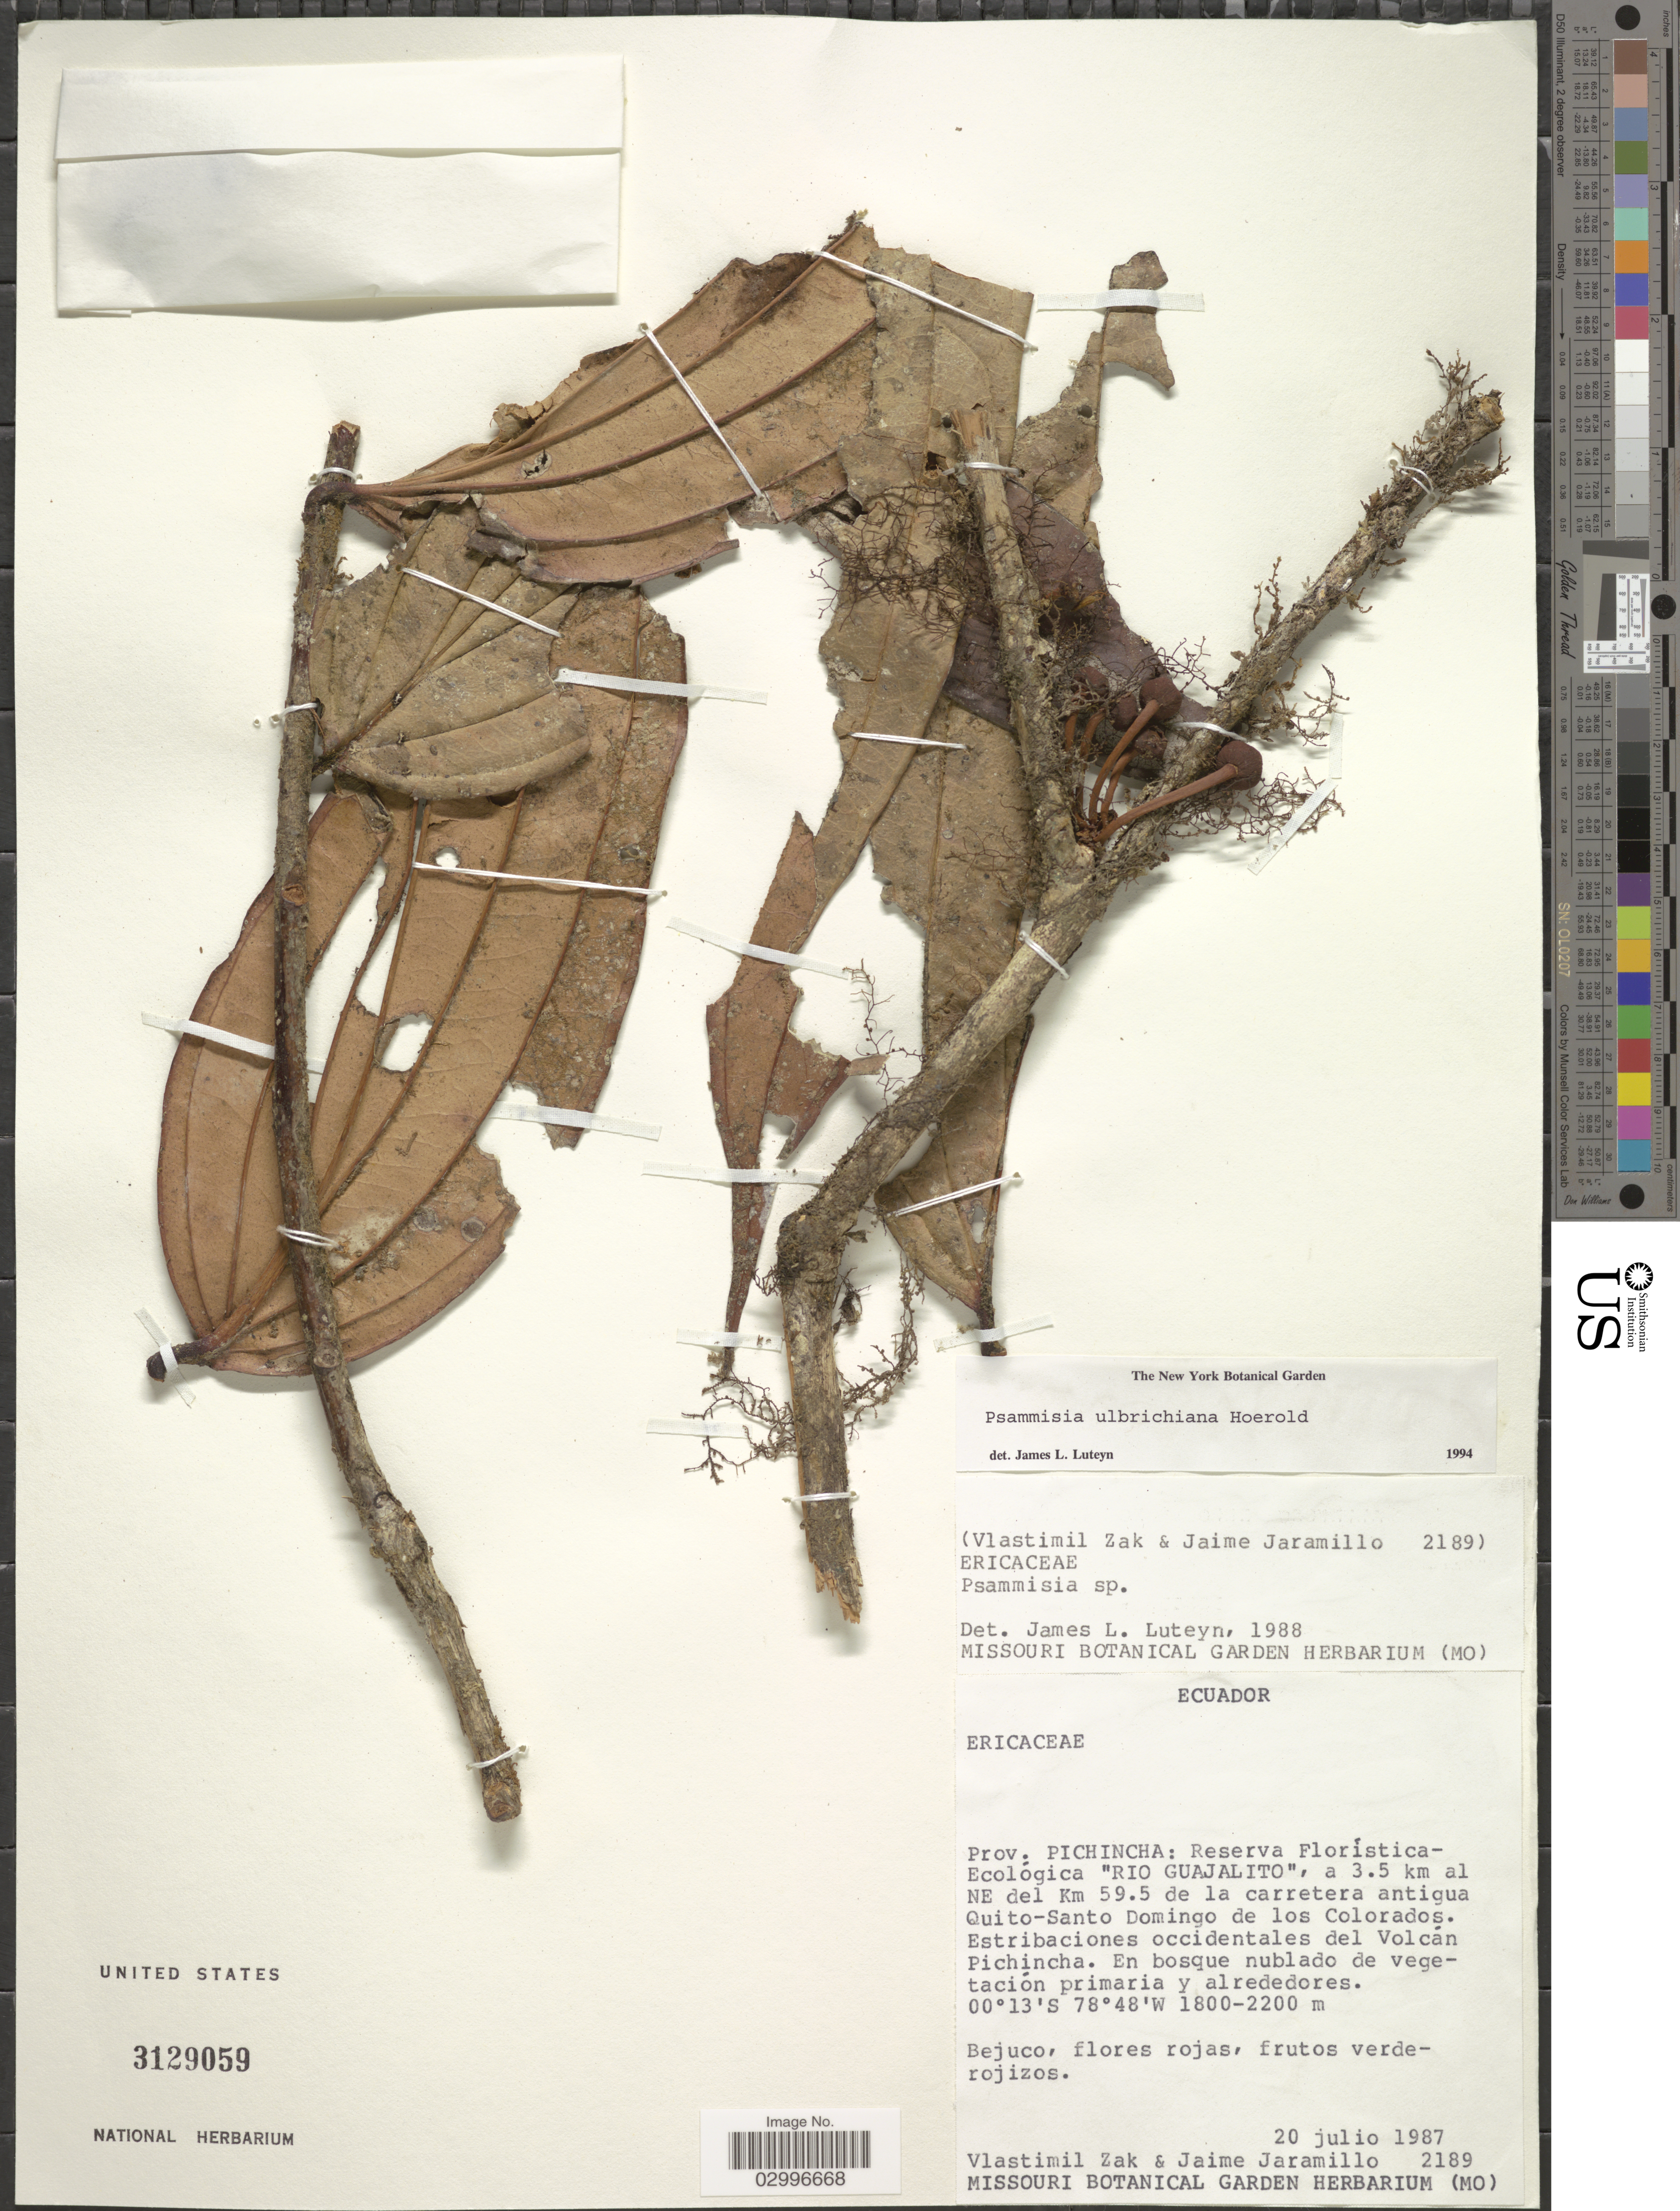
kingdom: Plantae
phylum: Tracheophyta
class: Magnoliopsida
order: Ericales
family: Ericaceae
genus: Psammisia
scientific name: Psammisia ulbrichiana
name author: Hoerold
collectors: V. Zak & J. Jaramillo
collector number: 2189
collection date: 1987-07-20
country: Ecuador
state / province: Pichincha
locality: Reserva Florística-Ecológica 'Rio Guajalito', a 3.5 km al NE del Km 59.5 de la carretera antigua Quito-Santo Domingo de los Colorados.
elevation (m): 1800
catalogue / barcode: US 3129059